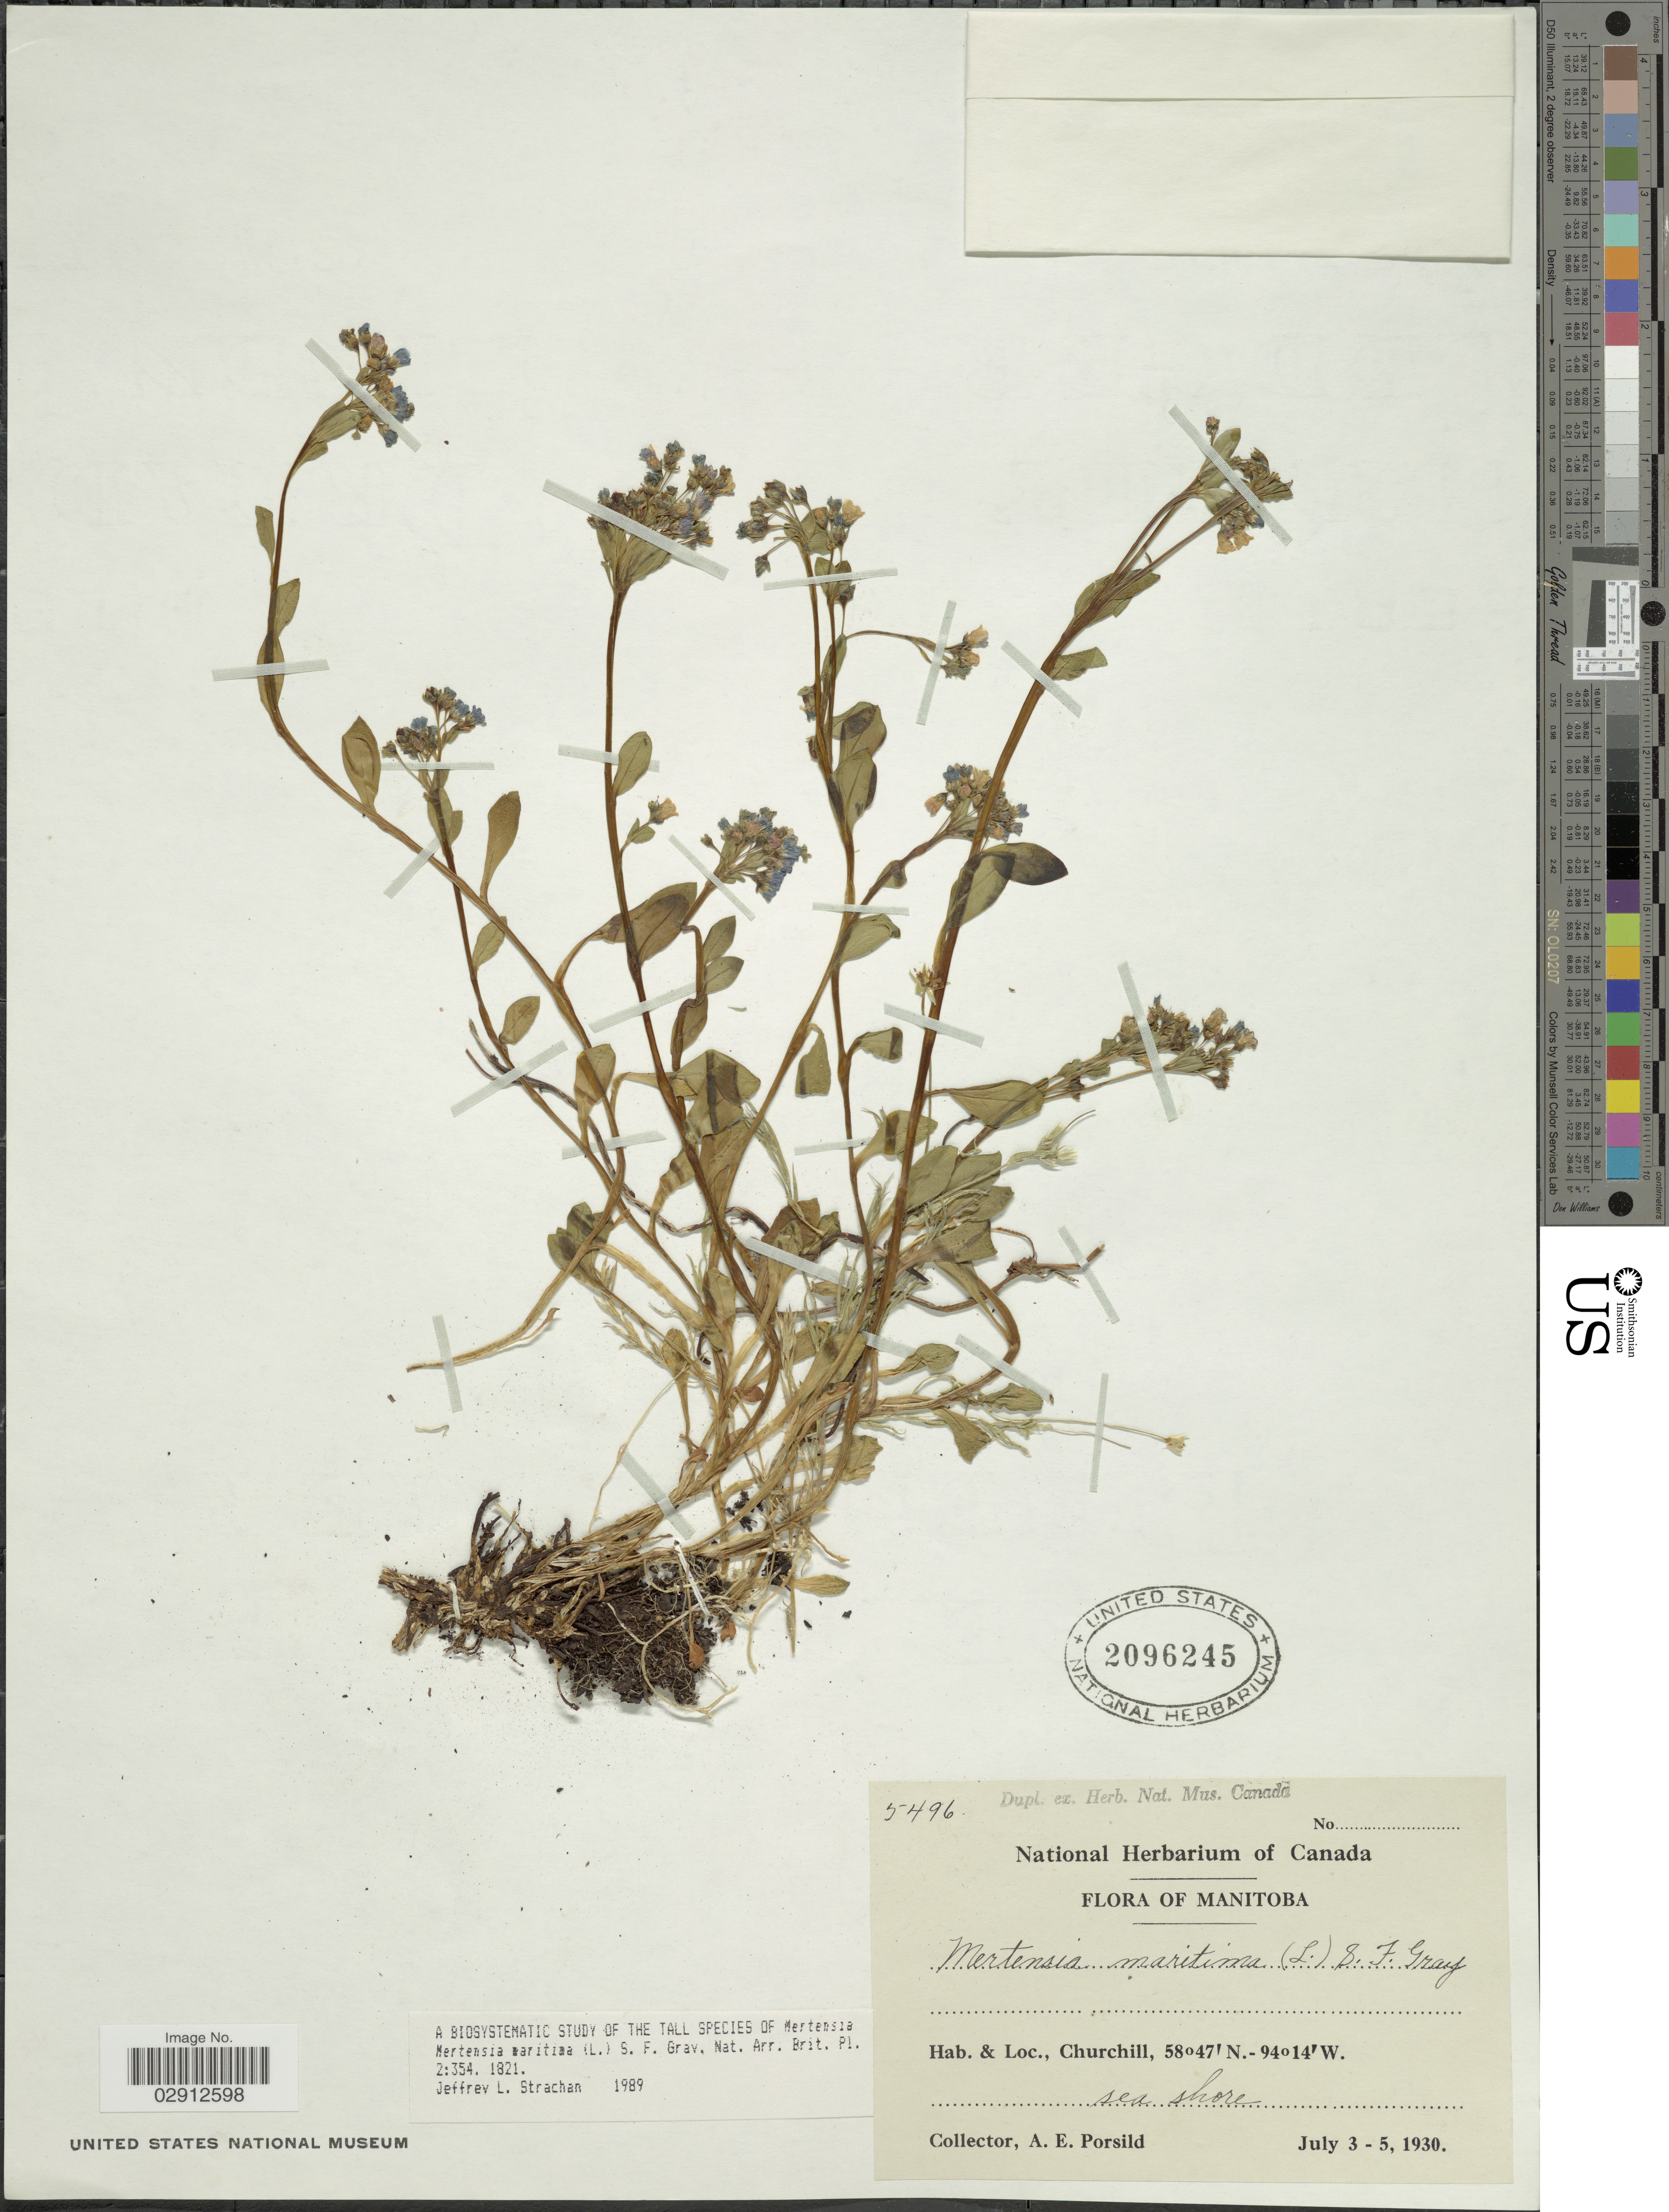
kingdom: Plantae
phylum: Tracheophyta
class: Magnoliopsida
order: Boraginales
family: Boraginaceae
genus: Mertensia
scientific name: Mertensia maritima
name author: (L.) S.F. Gray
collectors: A. E. Porsild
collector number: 5496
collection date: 1930-07-03/1930-07-05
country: Canada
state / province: Manitoba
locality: Churchill.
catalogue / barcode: US 2096245